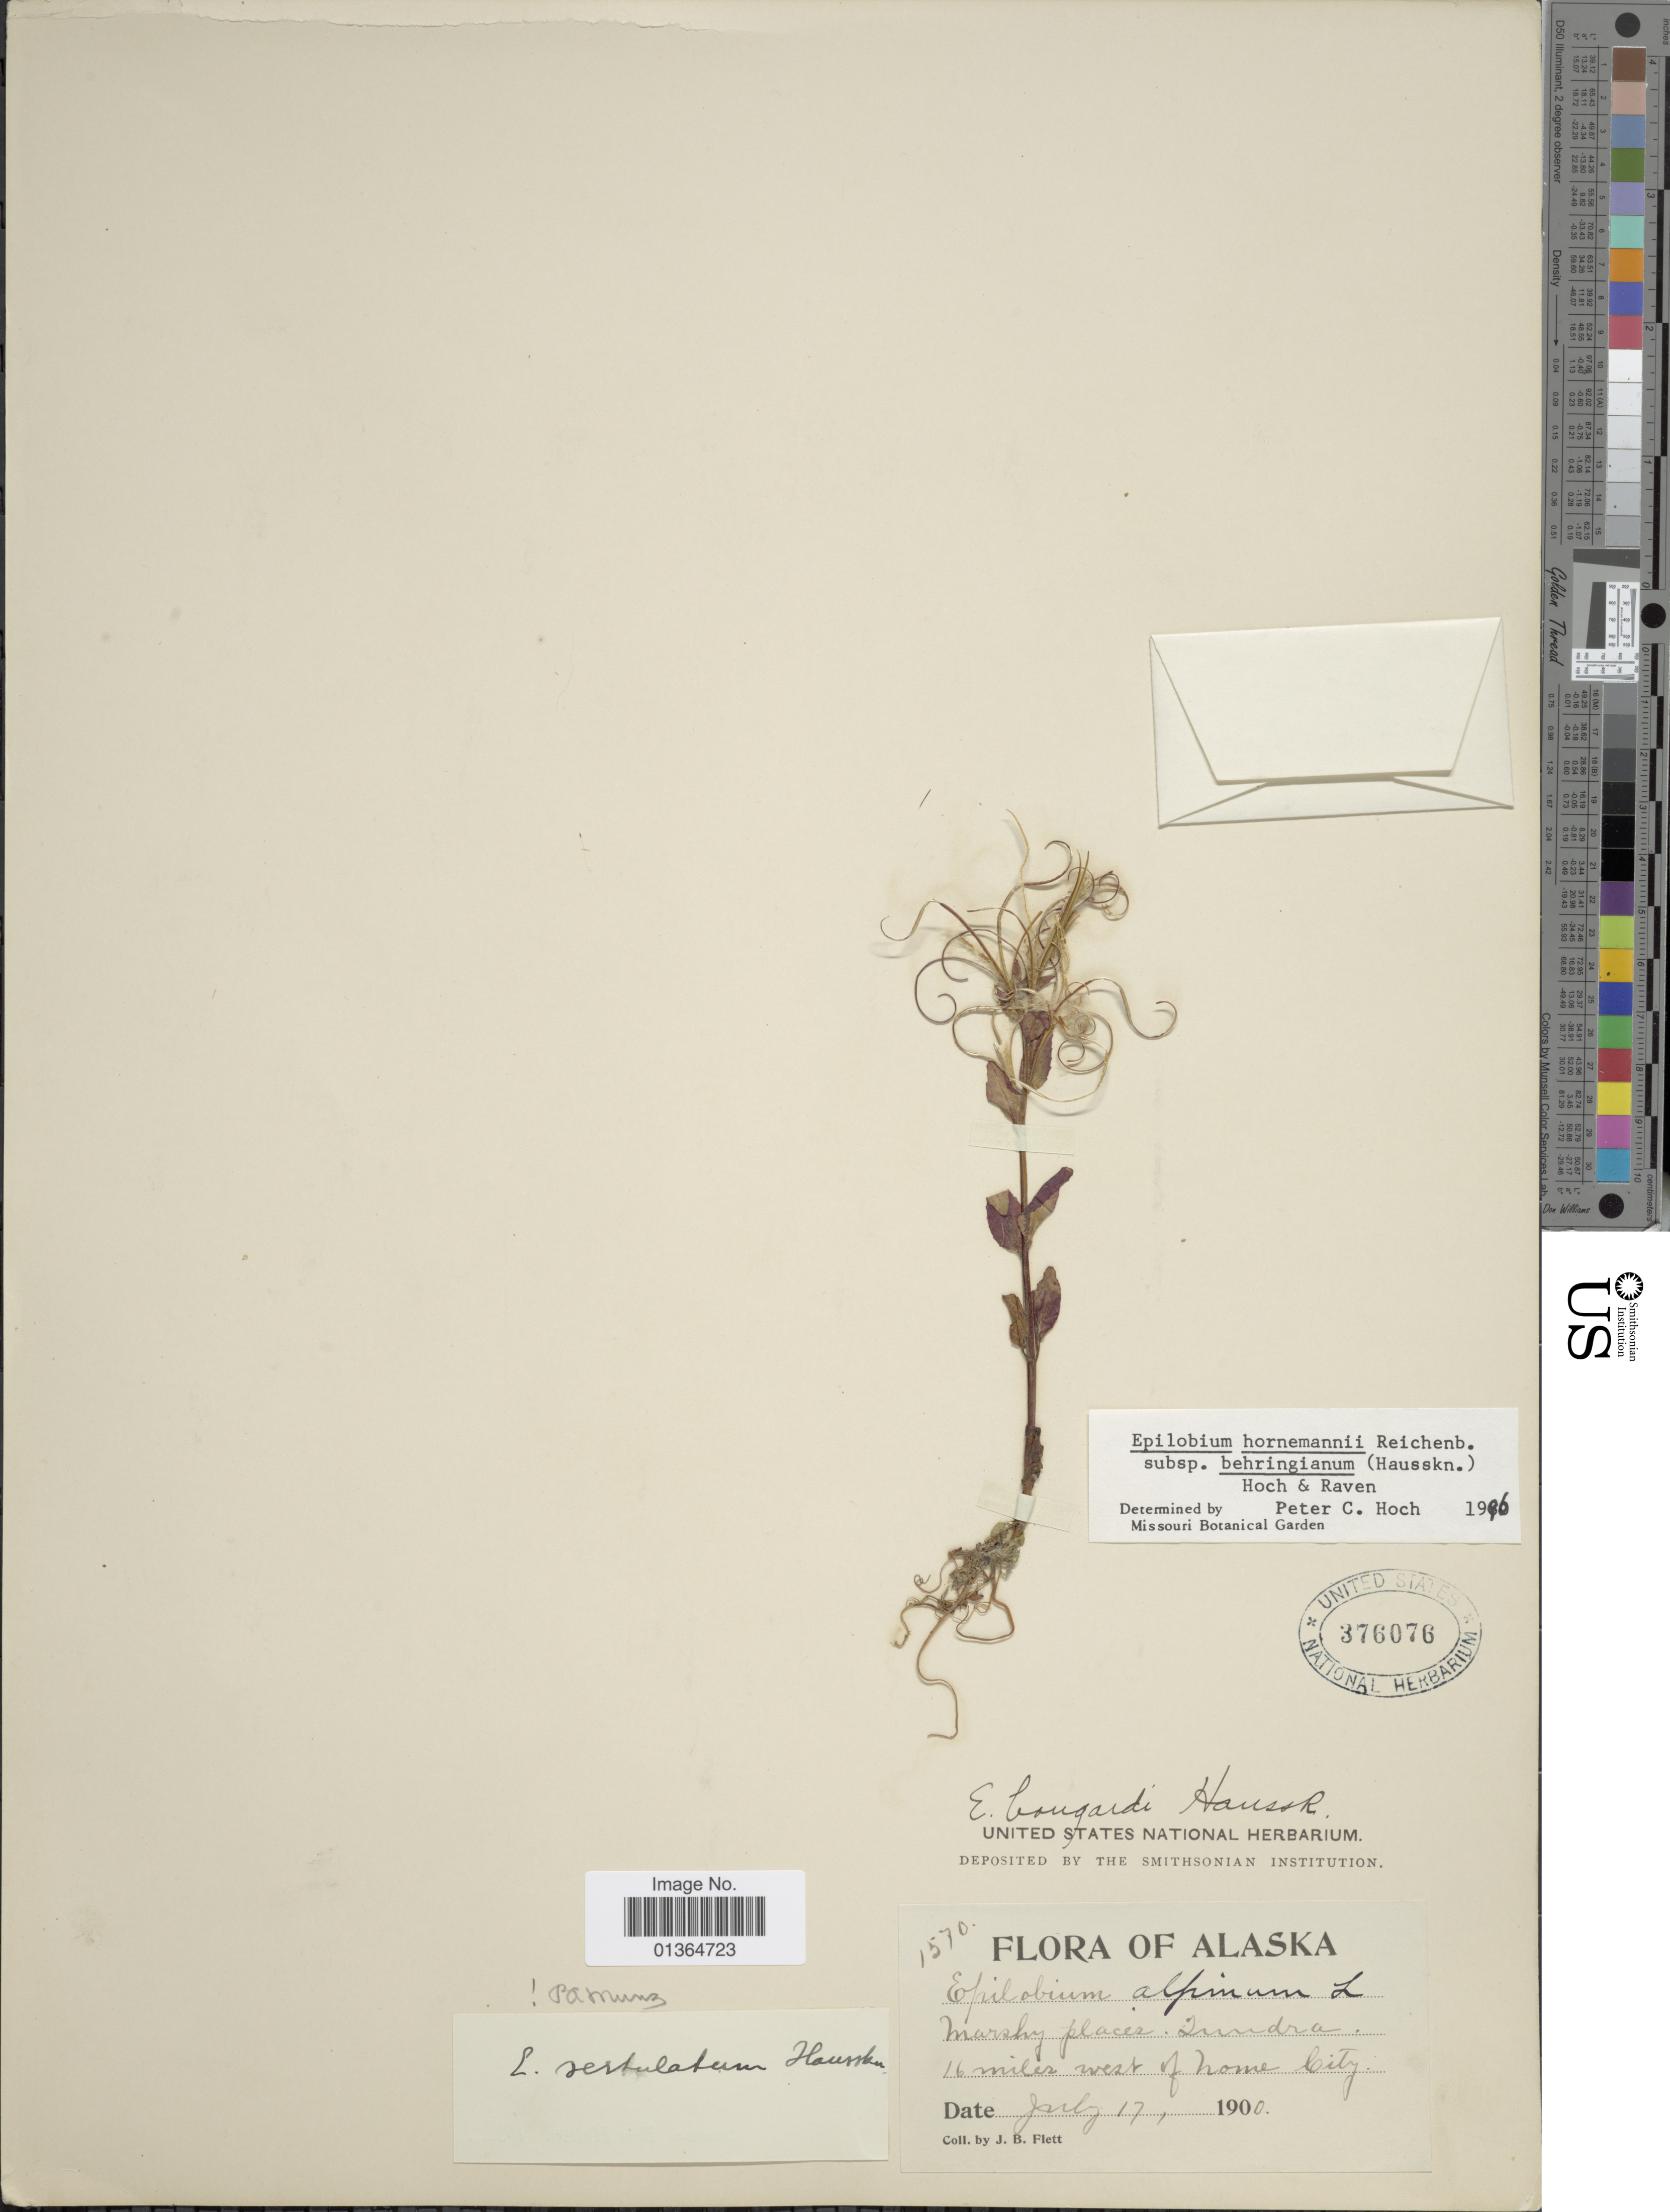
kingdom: Plantae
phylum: Tracheophyta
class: Magnoliopsida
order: Myrtales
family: Onagraceae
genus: Epilobium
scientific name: Epilobium hornemannii subsp. behringianum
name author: (Hausskn.) Hoch & P.H. Raven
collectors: J. Flett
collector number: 1570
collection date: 1900-07-17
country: United States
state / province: Alaska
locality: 16 miles west of home City.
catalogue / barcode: US 376076